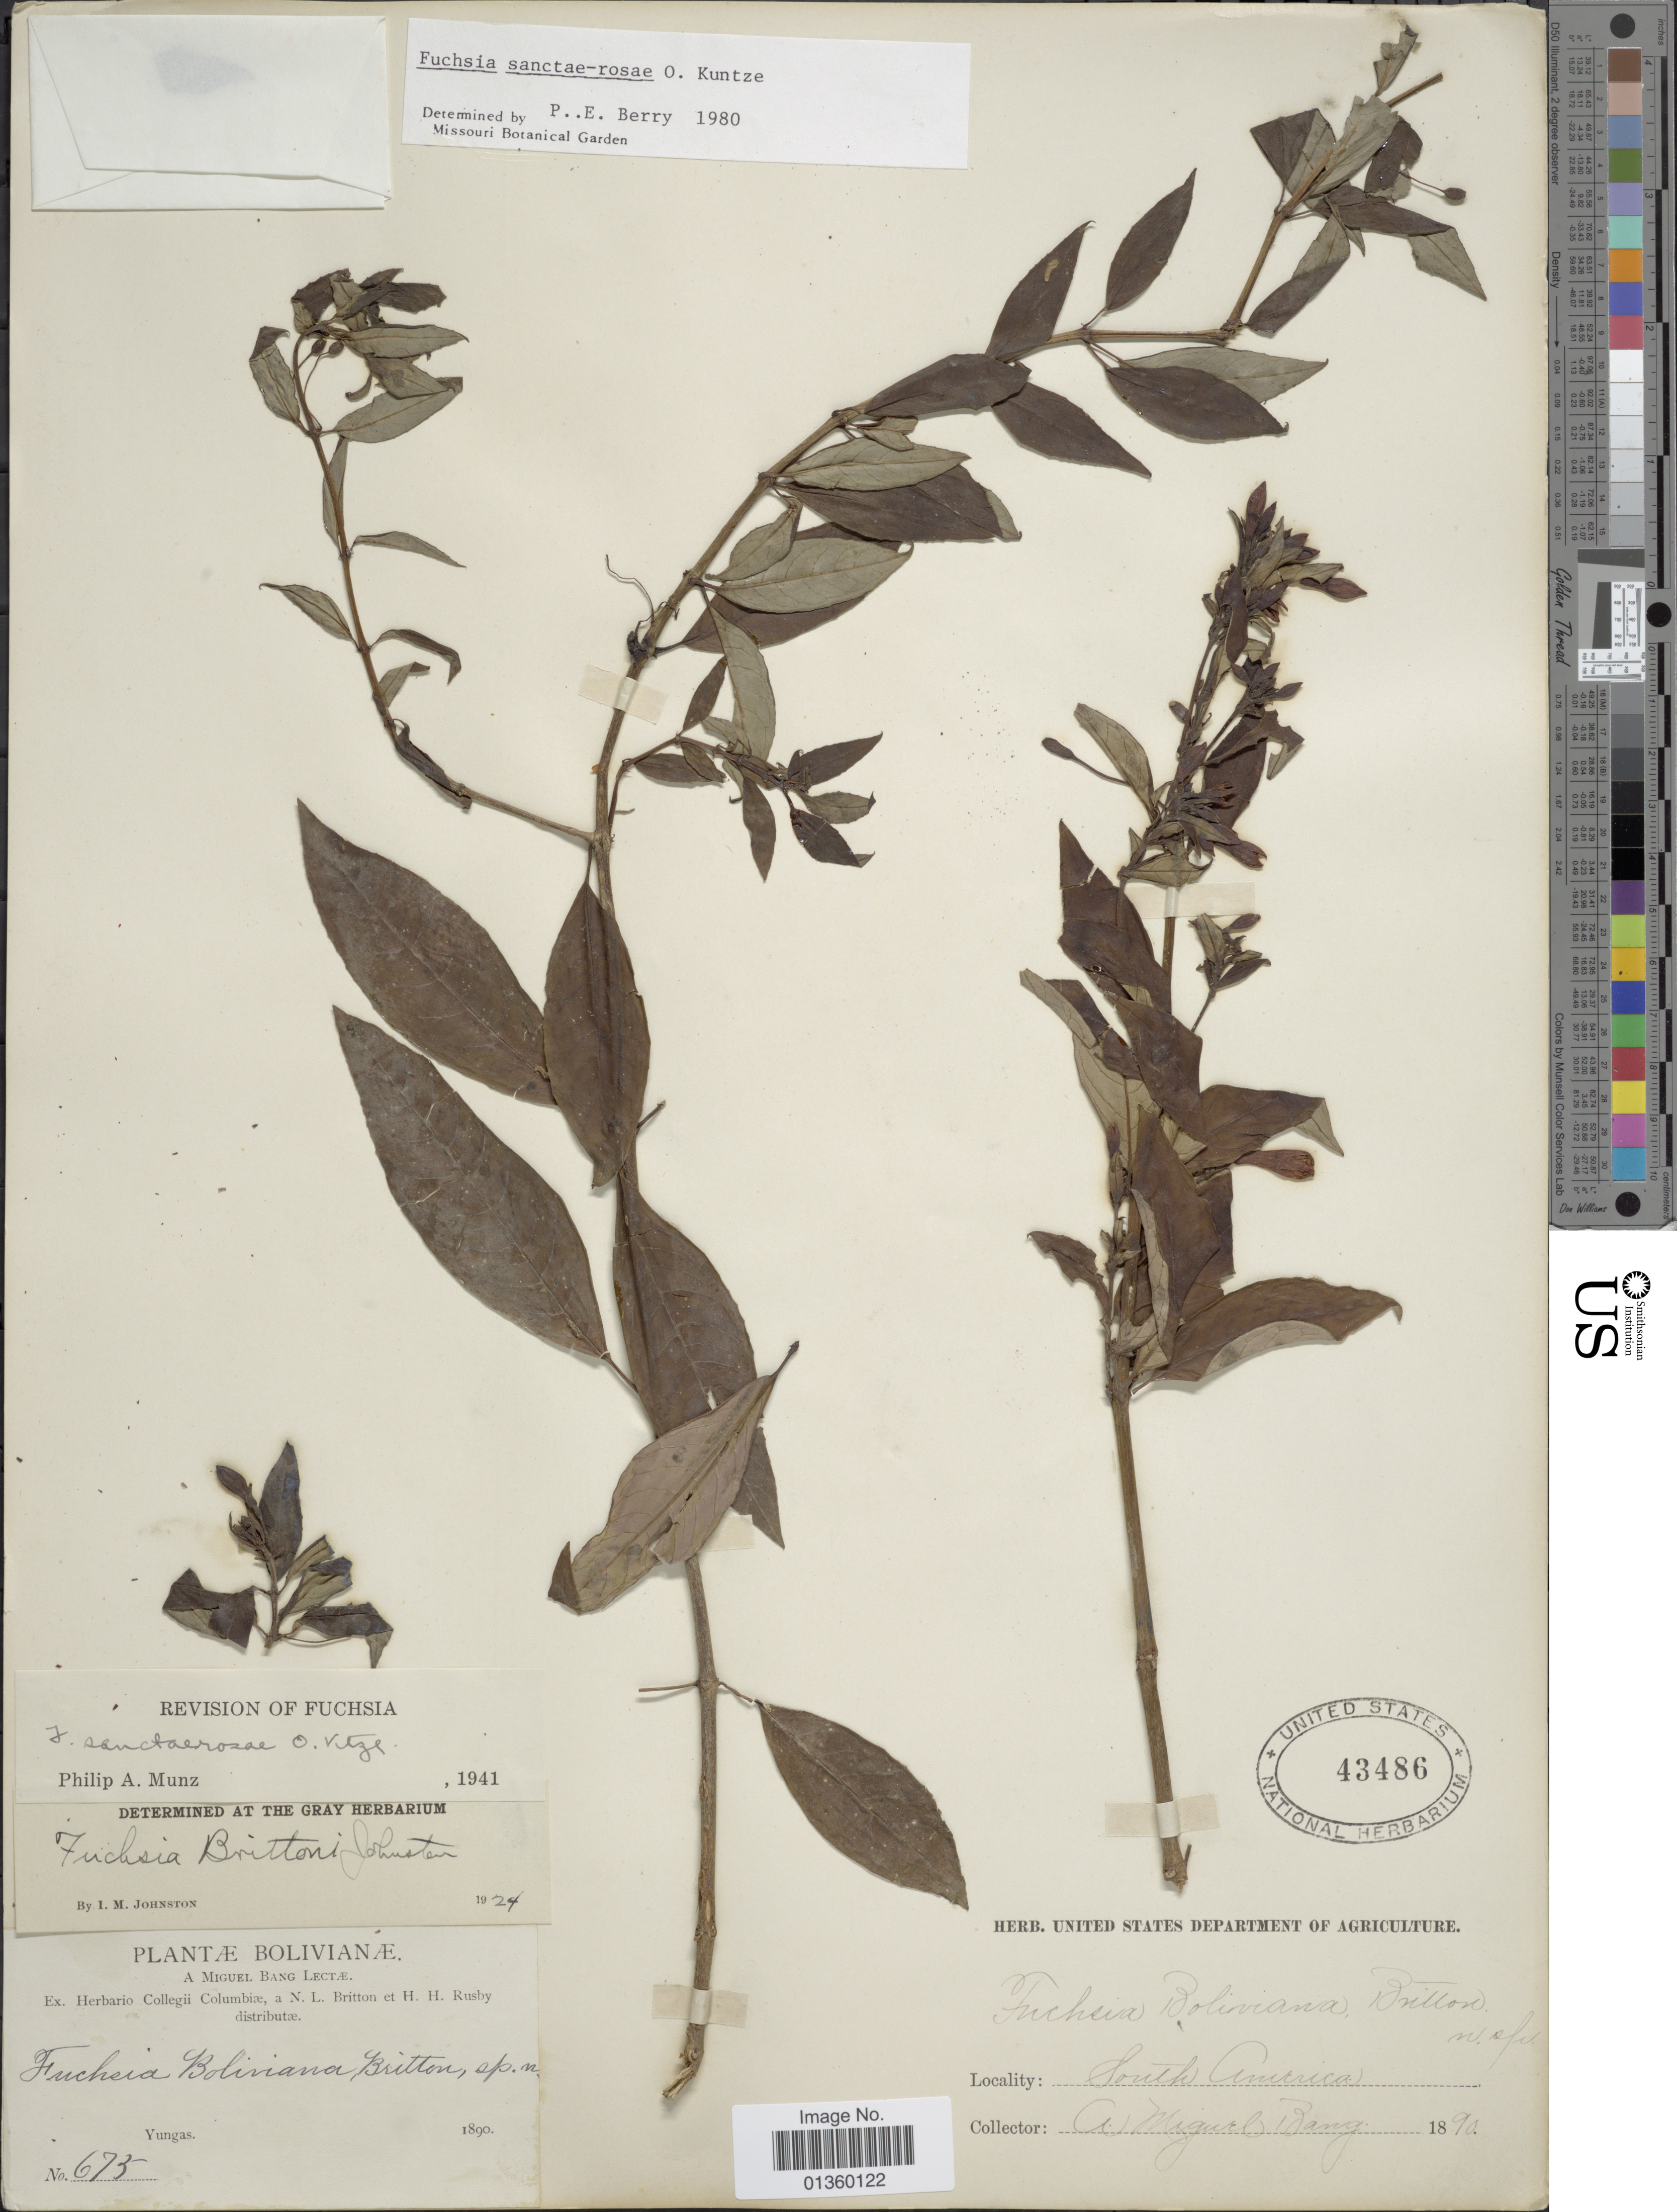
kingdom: Plantae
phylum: Tracheophyta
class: Magnoliopsida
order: Myrtales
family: Onagraceae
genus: Fuchsia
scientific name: Fuchsia sanctae-rosae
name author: Kuntze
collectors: M. Bang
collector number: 675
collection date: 1890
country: Bolivia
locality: Yungas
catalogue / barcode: US 43486